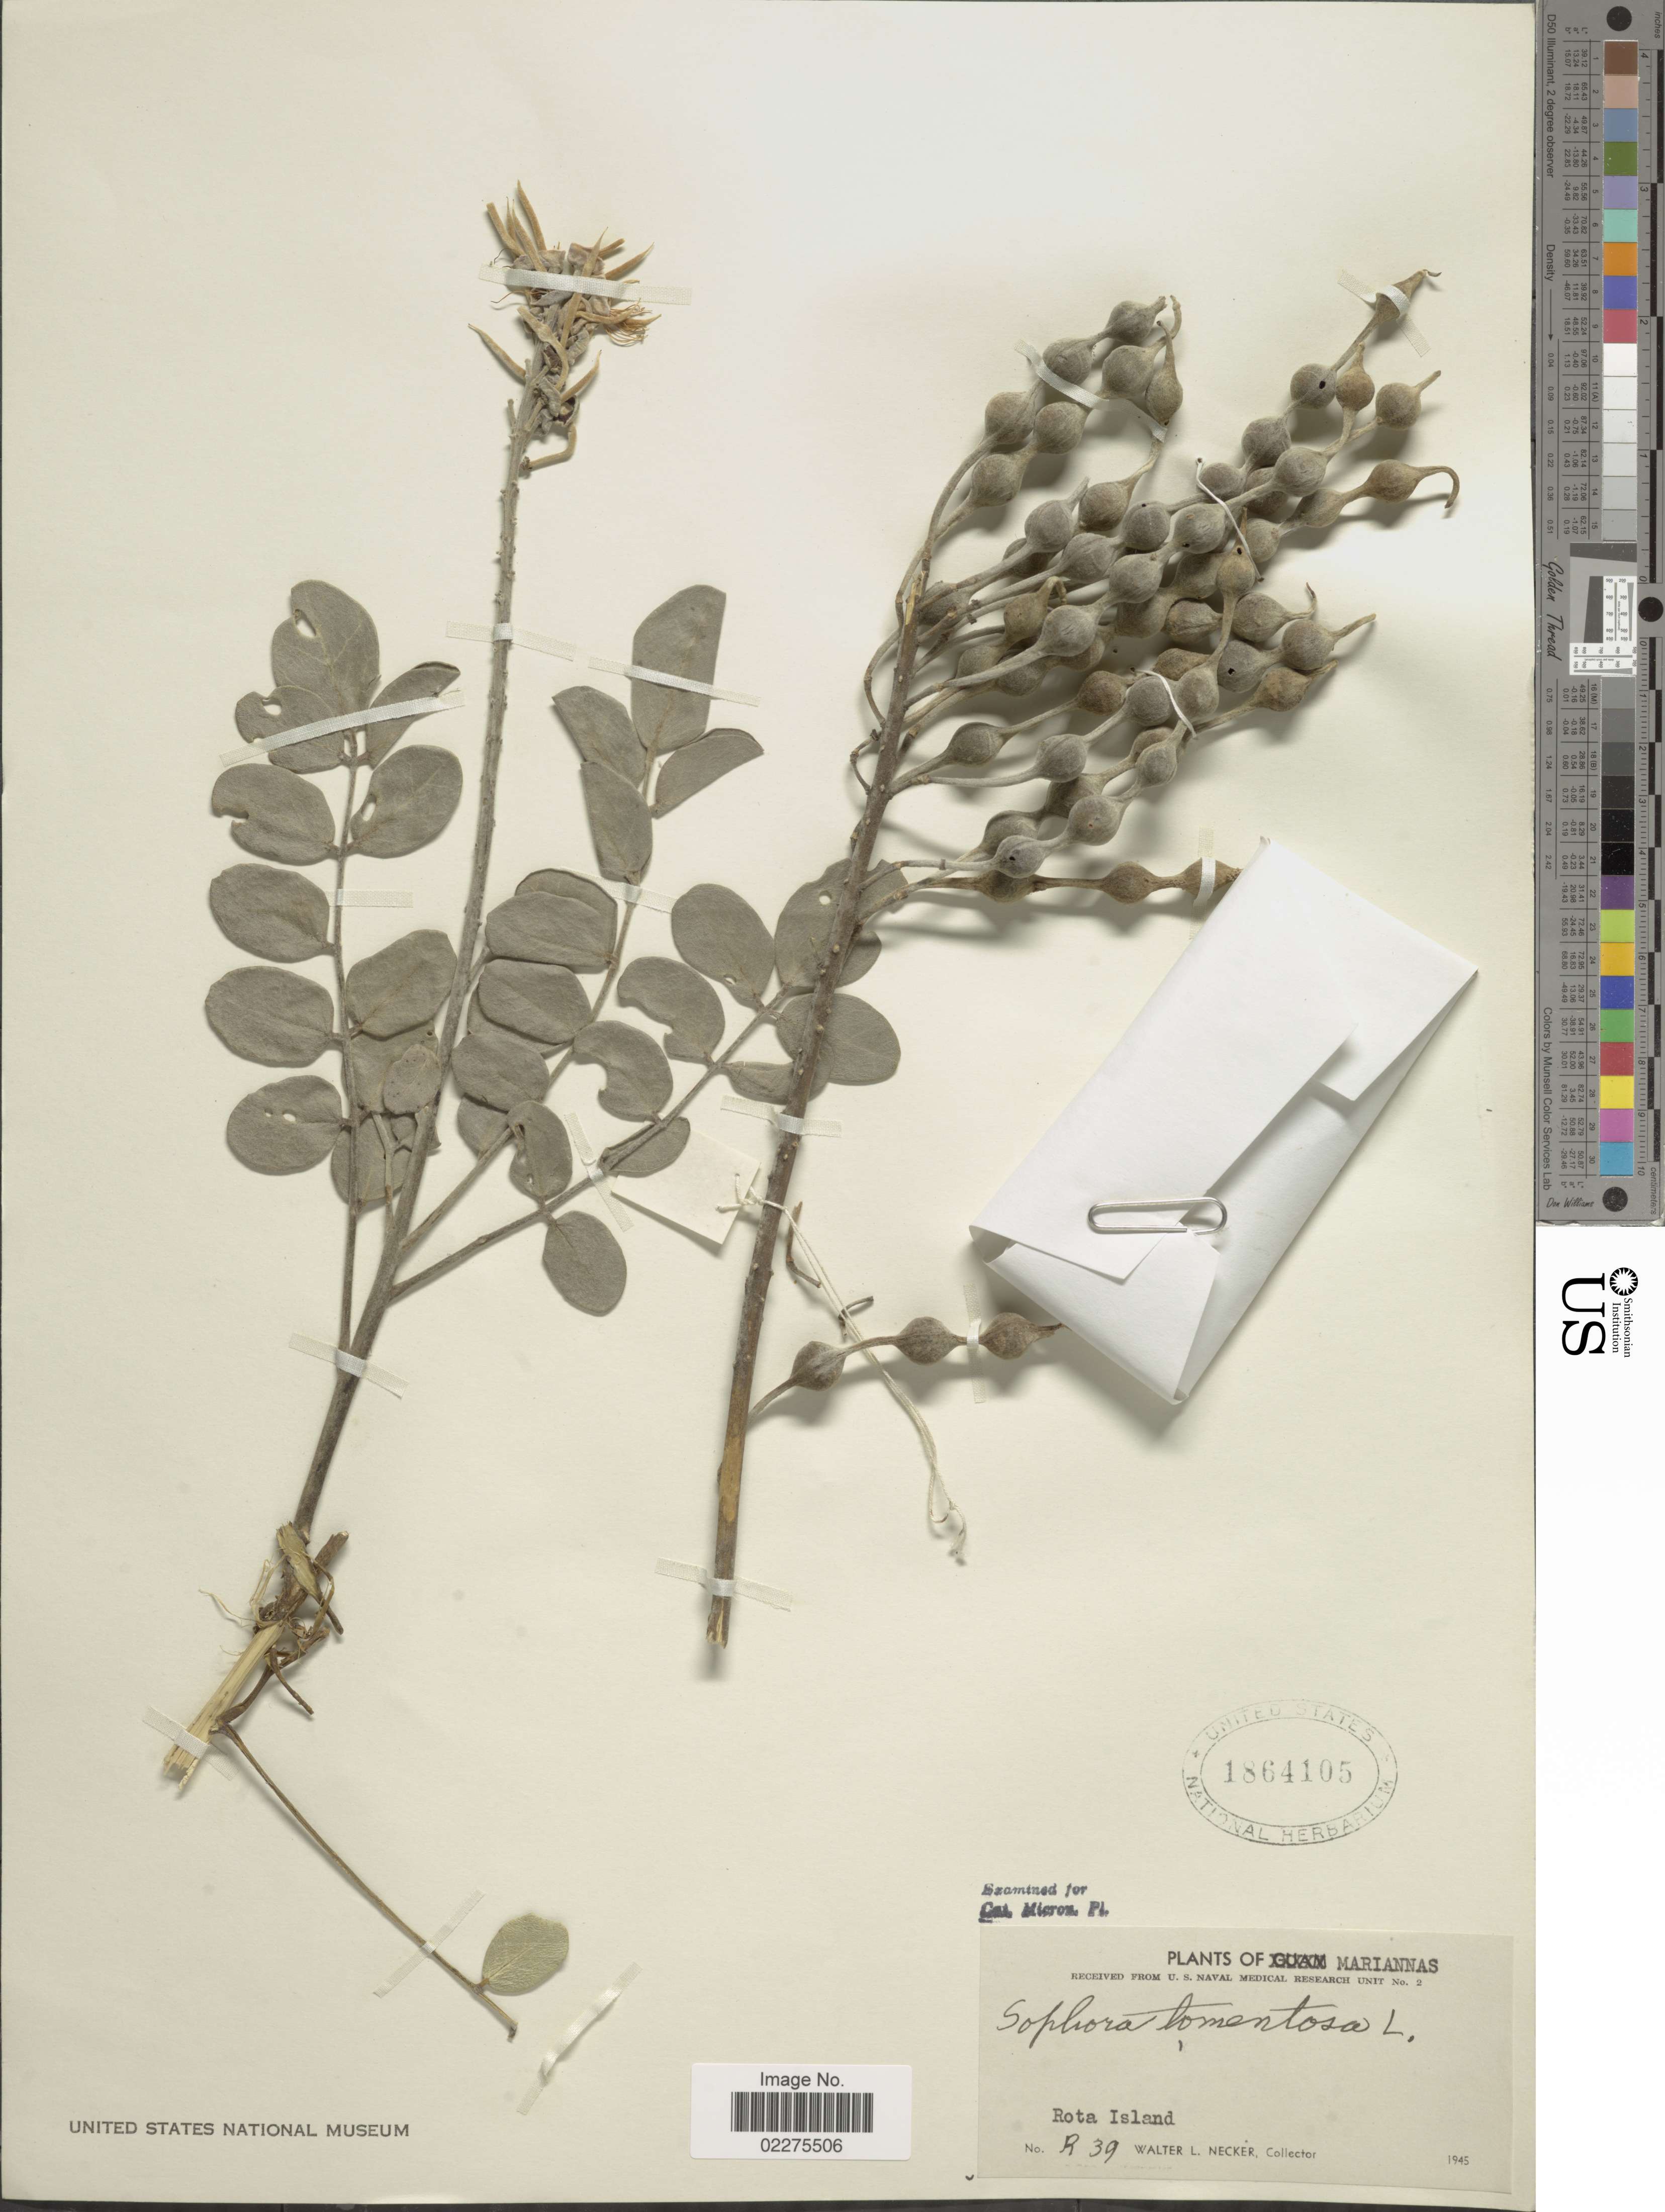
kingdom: Plantae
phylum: Tracheophyta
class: Magnoliopsida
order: Fabales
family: Fabaceae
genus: Sophora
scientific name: Sophora tomentosa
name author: L.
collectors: W. L. Necker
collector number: R 39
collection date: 1945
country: Northern Mariana Islands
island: Rota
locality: Rota Island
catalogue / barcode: US 1864105